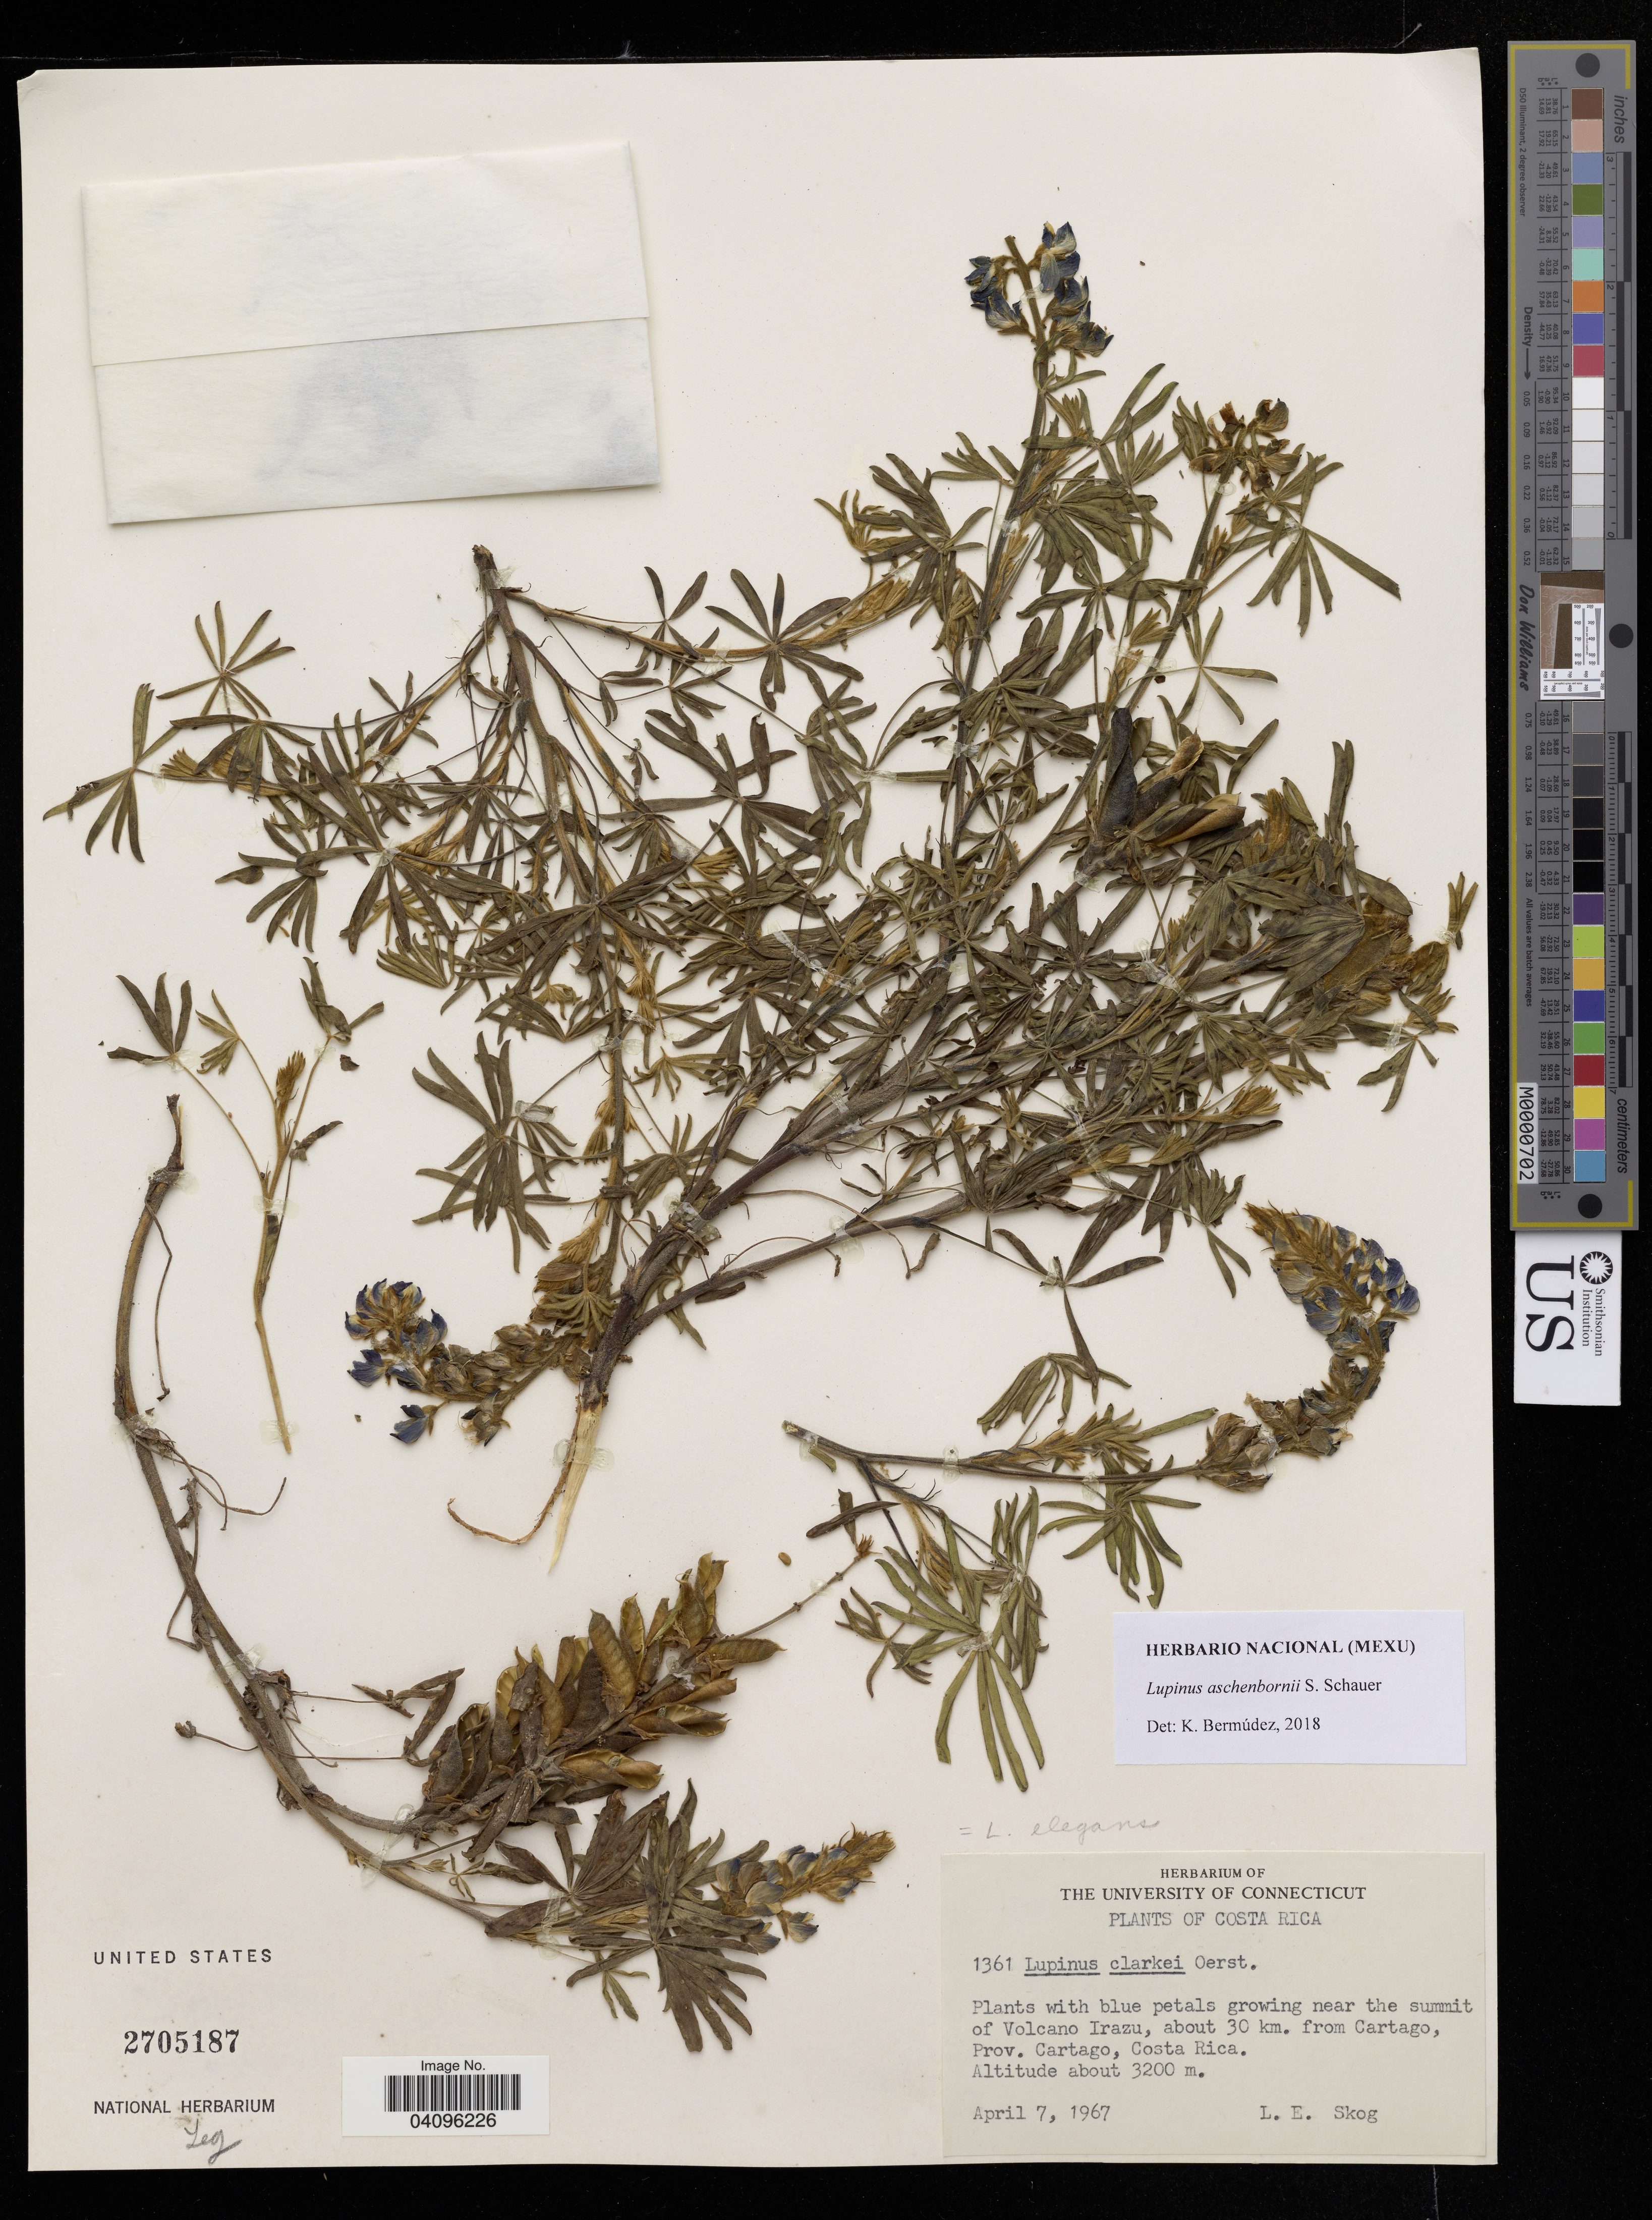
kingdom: Plantae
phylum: Tracheophyta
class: Magnoliopsida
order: Fabales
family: Fabaceae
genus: Lupinus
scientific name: Lupinus aschenbornii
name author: S. Schauer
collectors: L. E. Skog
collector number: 1361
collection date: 1967-04-07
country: Costa Rica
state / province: Cartago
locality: Near the summit of Volcano Irazu, about 30 km. from Cartago.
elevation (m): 3200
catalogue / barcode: US 2705187